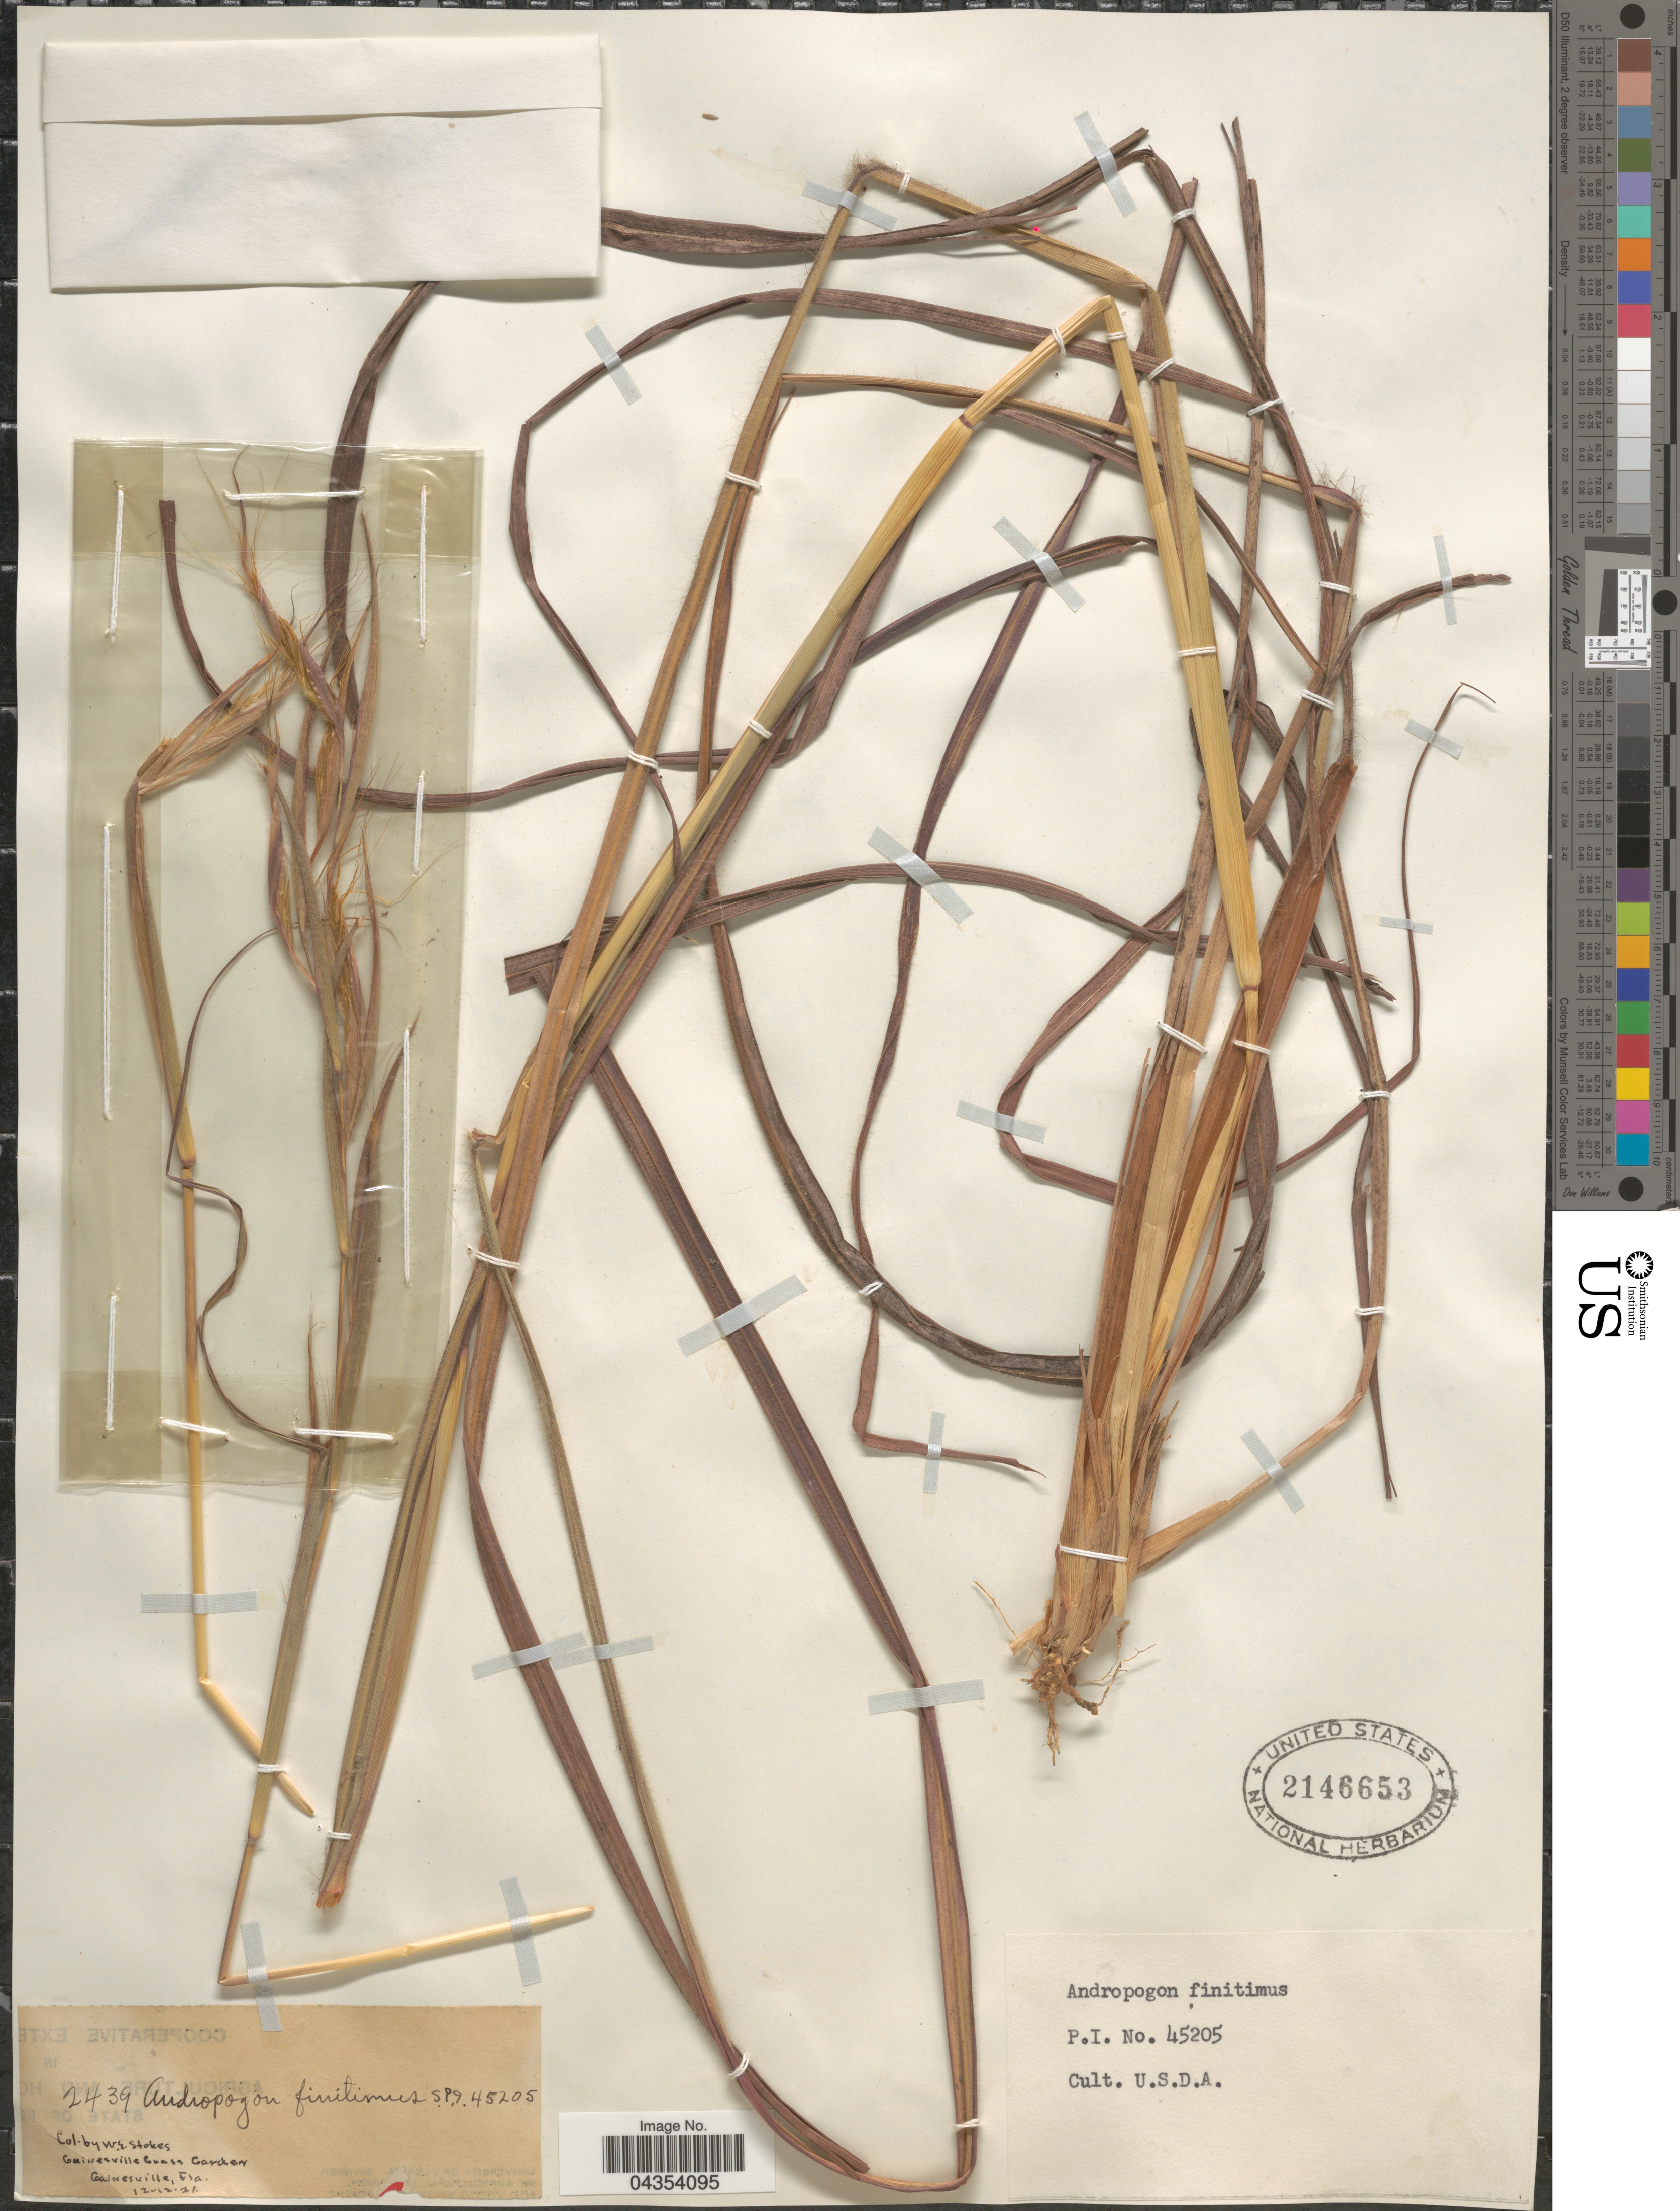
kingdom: Plantae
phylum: Tracheophyta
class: Liliopsida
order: Poales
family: Poaceae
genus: Hyparrhenia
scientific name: Hyparrhenia sp.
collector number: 45205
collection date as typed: Transcribed d/m/y: 12/12/21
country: United States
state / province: Florida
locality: Cult. U.S.D.A.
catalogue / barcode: US 2146653